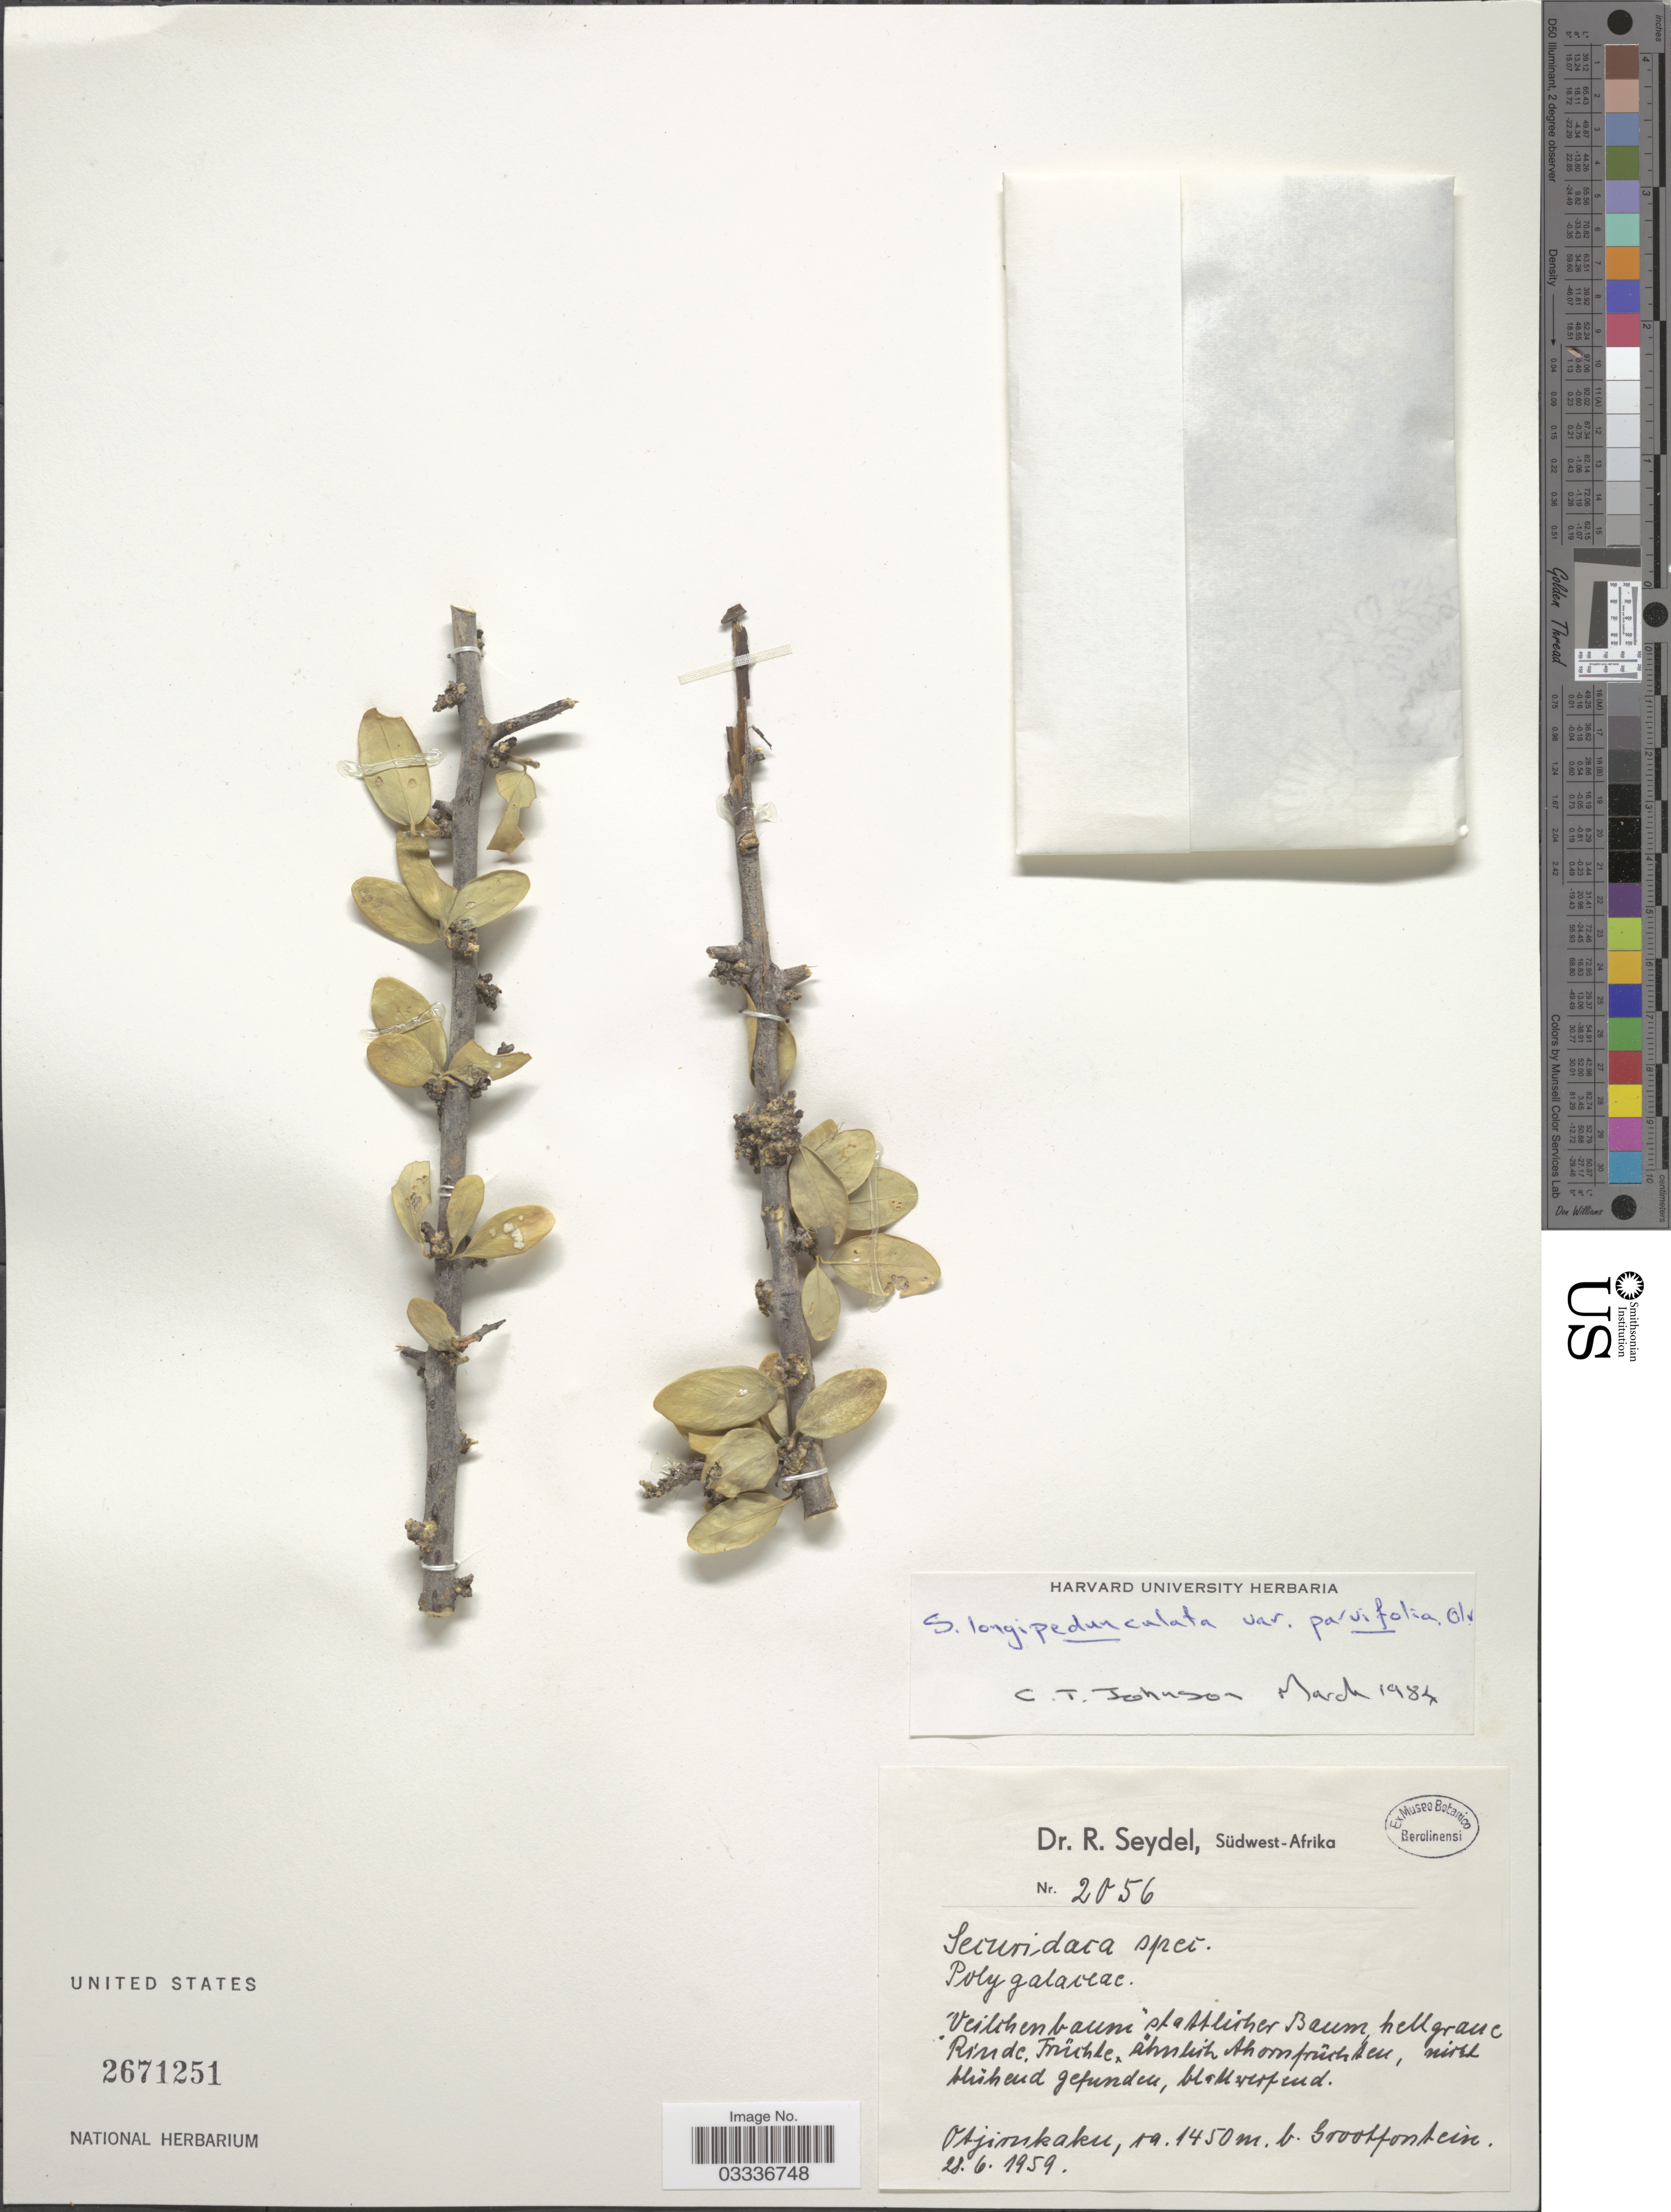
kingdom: Plantae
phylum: Tracheophyta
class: Magnoliopsida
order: Fabales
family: Polygalaceae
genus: Securidaca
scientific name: Securidaca longepedunculata var. parvifolia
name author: Oliv.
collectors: R. Seydel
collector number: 2056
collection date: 1959-06-28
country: Namibia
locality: Südwest-Afrika. Otjirukaku b. Grootfontein.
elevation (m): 1450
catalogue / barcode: US 2671251